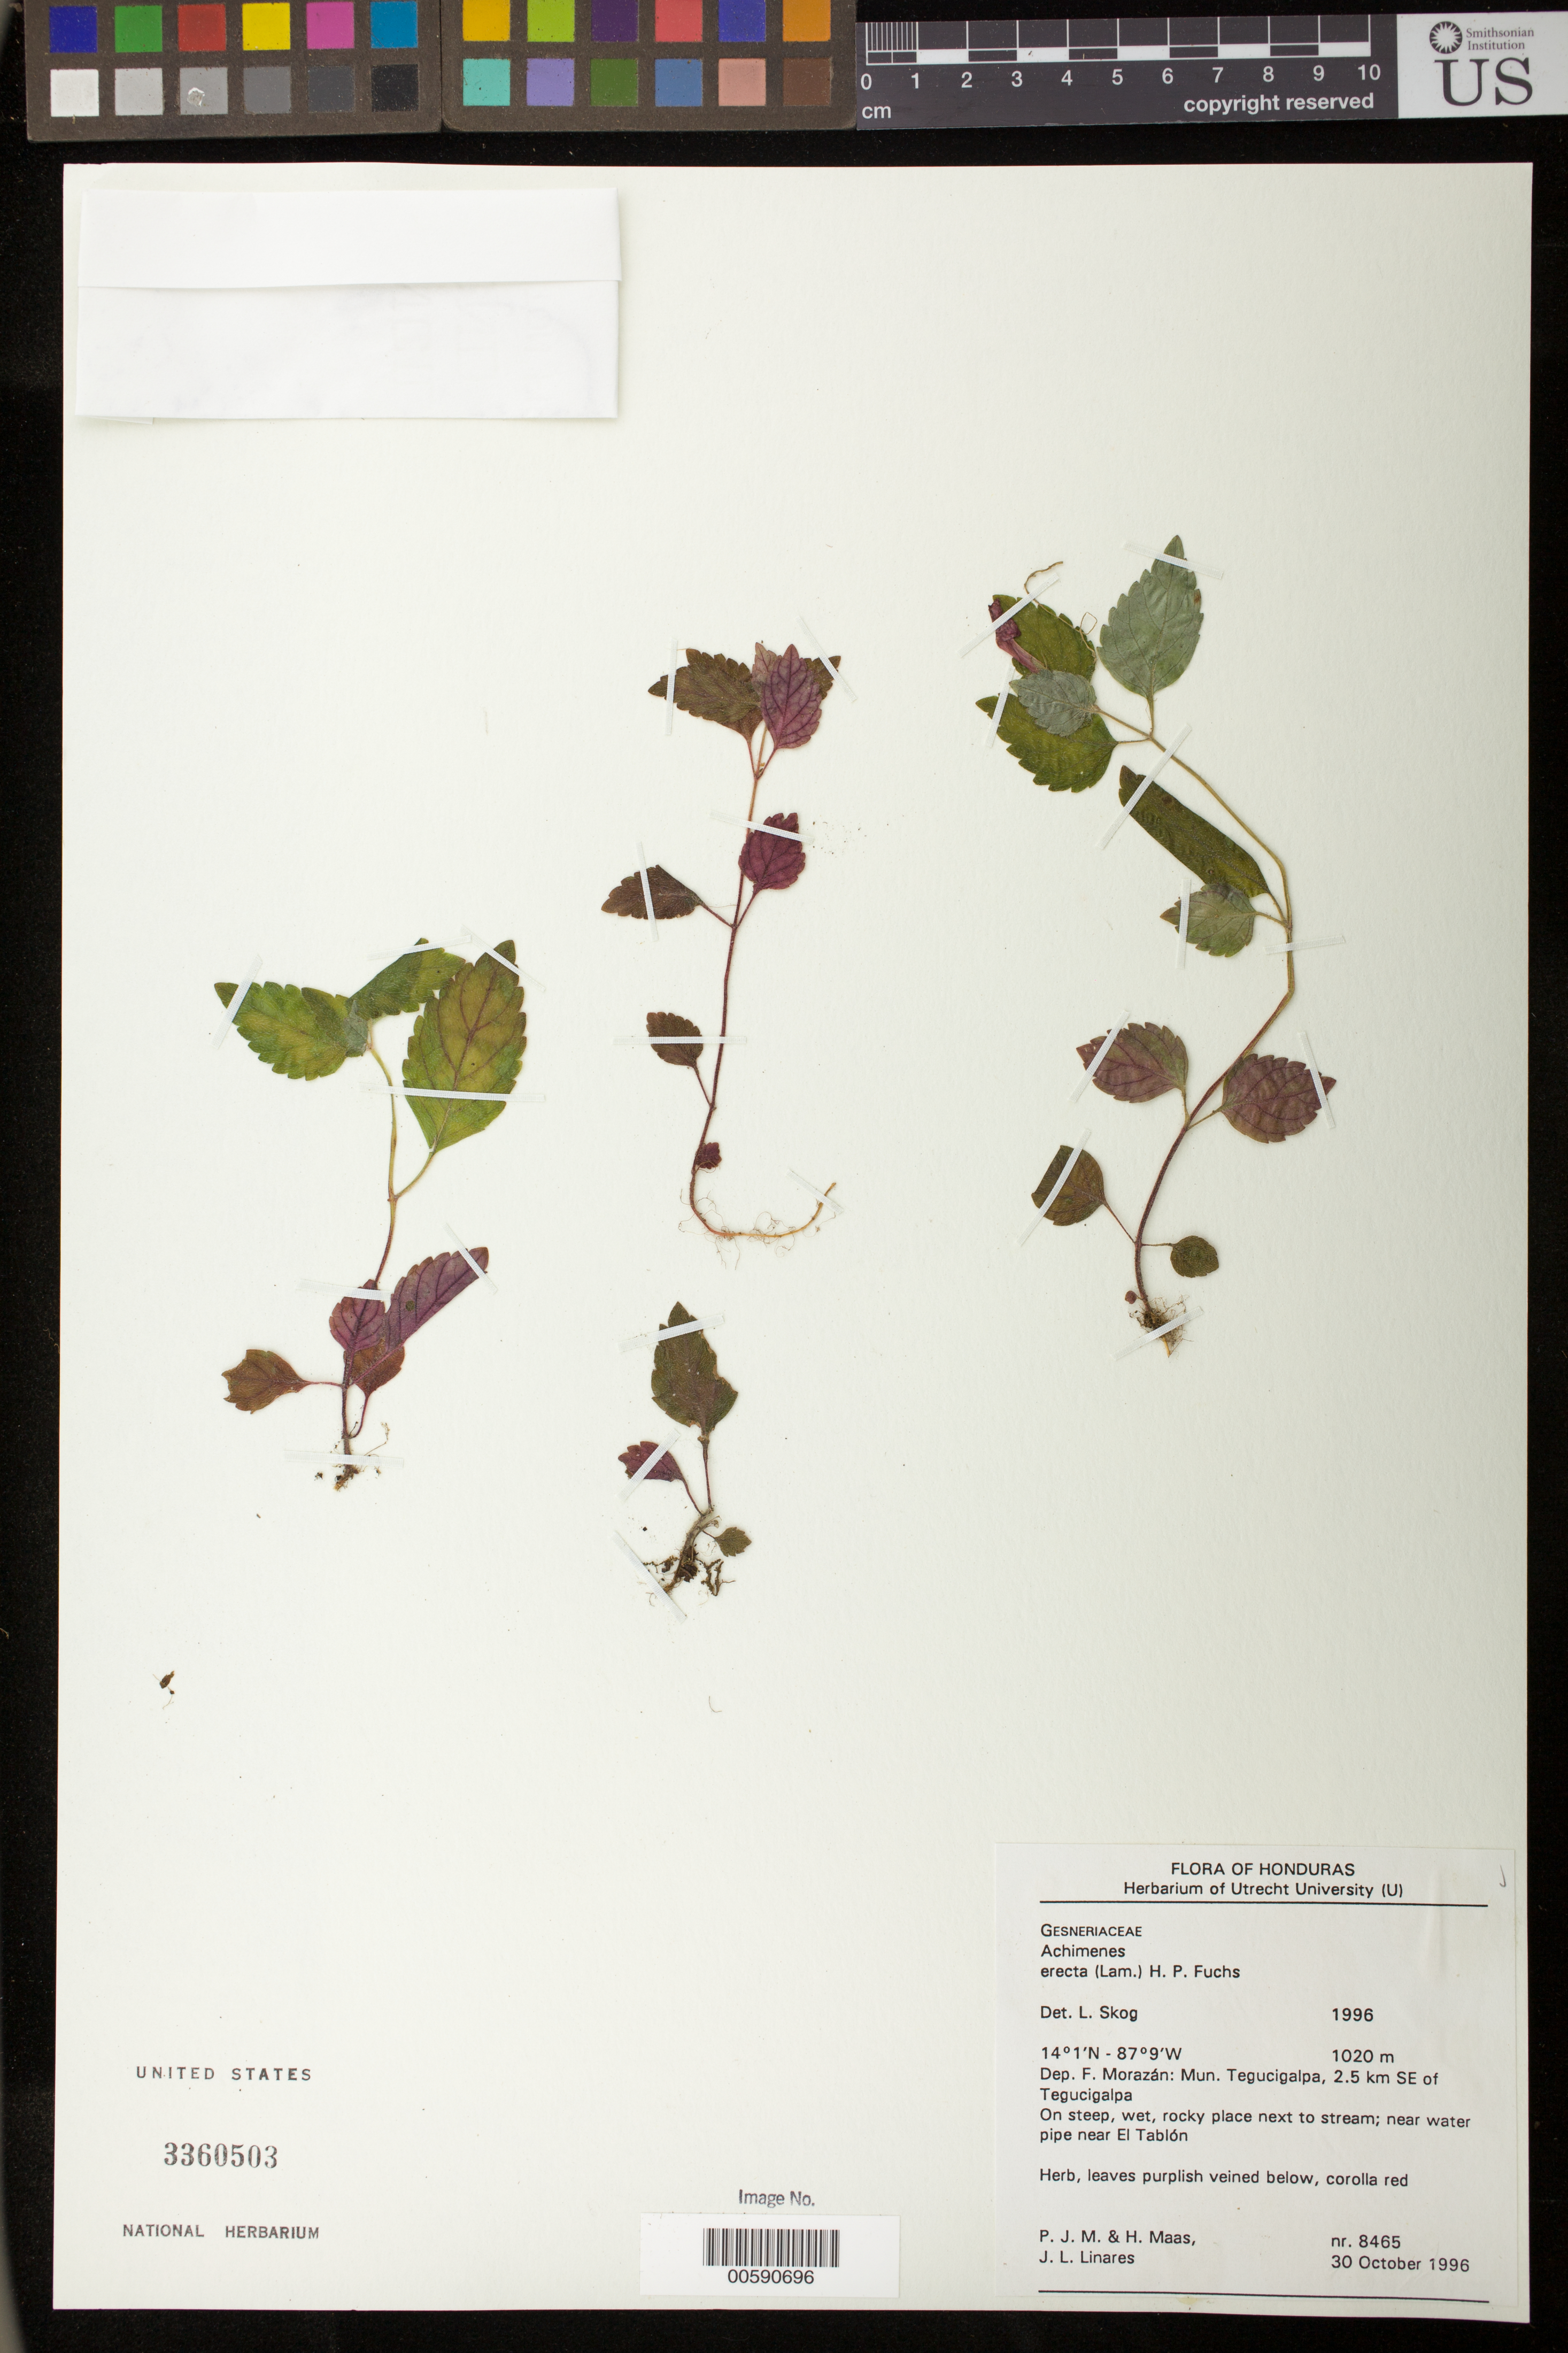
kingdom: Plantae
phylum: Tracheophyta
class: Magnoliopsida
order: Lamiales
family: Gesneriaceae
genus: Achimenes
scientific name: Achimenes erecta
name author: (Lam.) H.P. Fuchs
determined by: Skog, Laurence E.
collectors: P. Maas, H. Maas & J. Linares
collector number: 8465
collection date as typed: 30 Oct 1996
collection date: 1996-10-30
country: Honduras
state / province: Fco. Morazán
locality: Mun. Tegucigalpa, 2.5 km SE of Tegucigalpa; near water pipe near El Tablón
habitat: On steep, wet, rocky place next to stream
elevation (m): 1020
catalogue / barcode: US 3360503